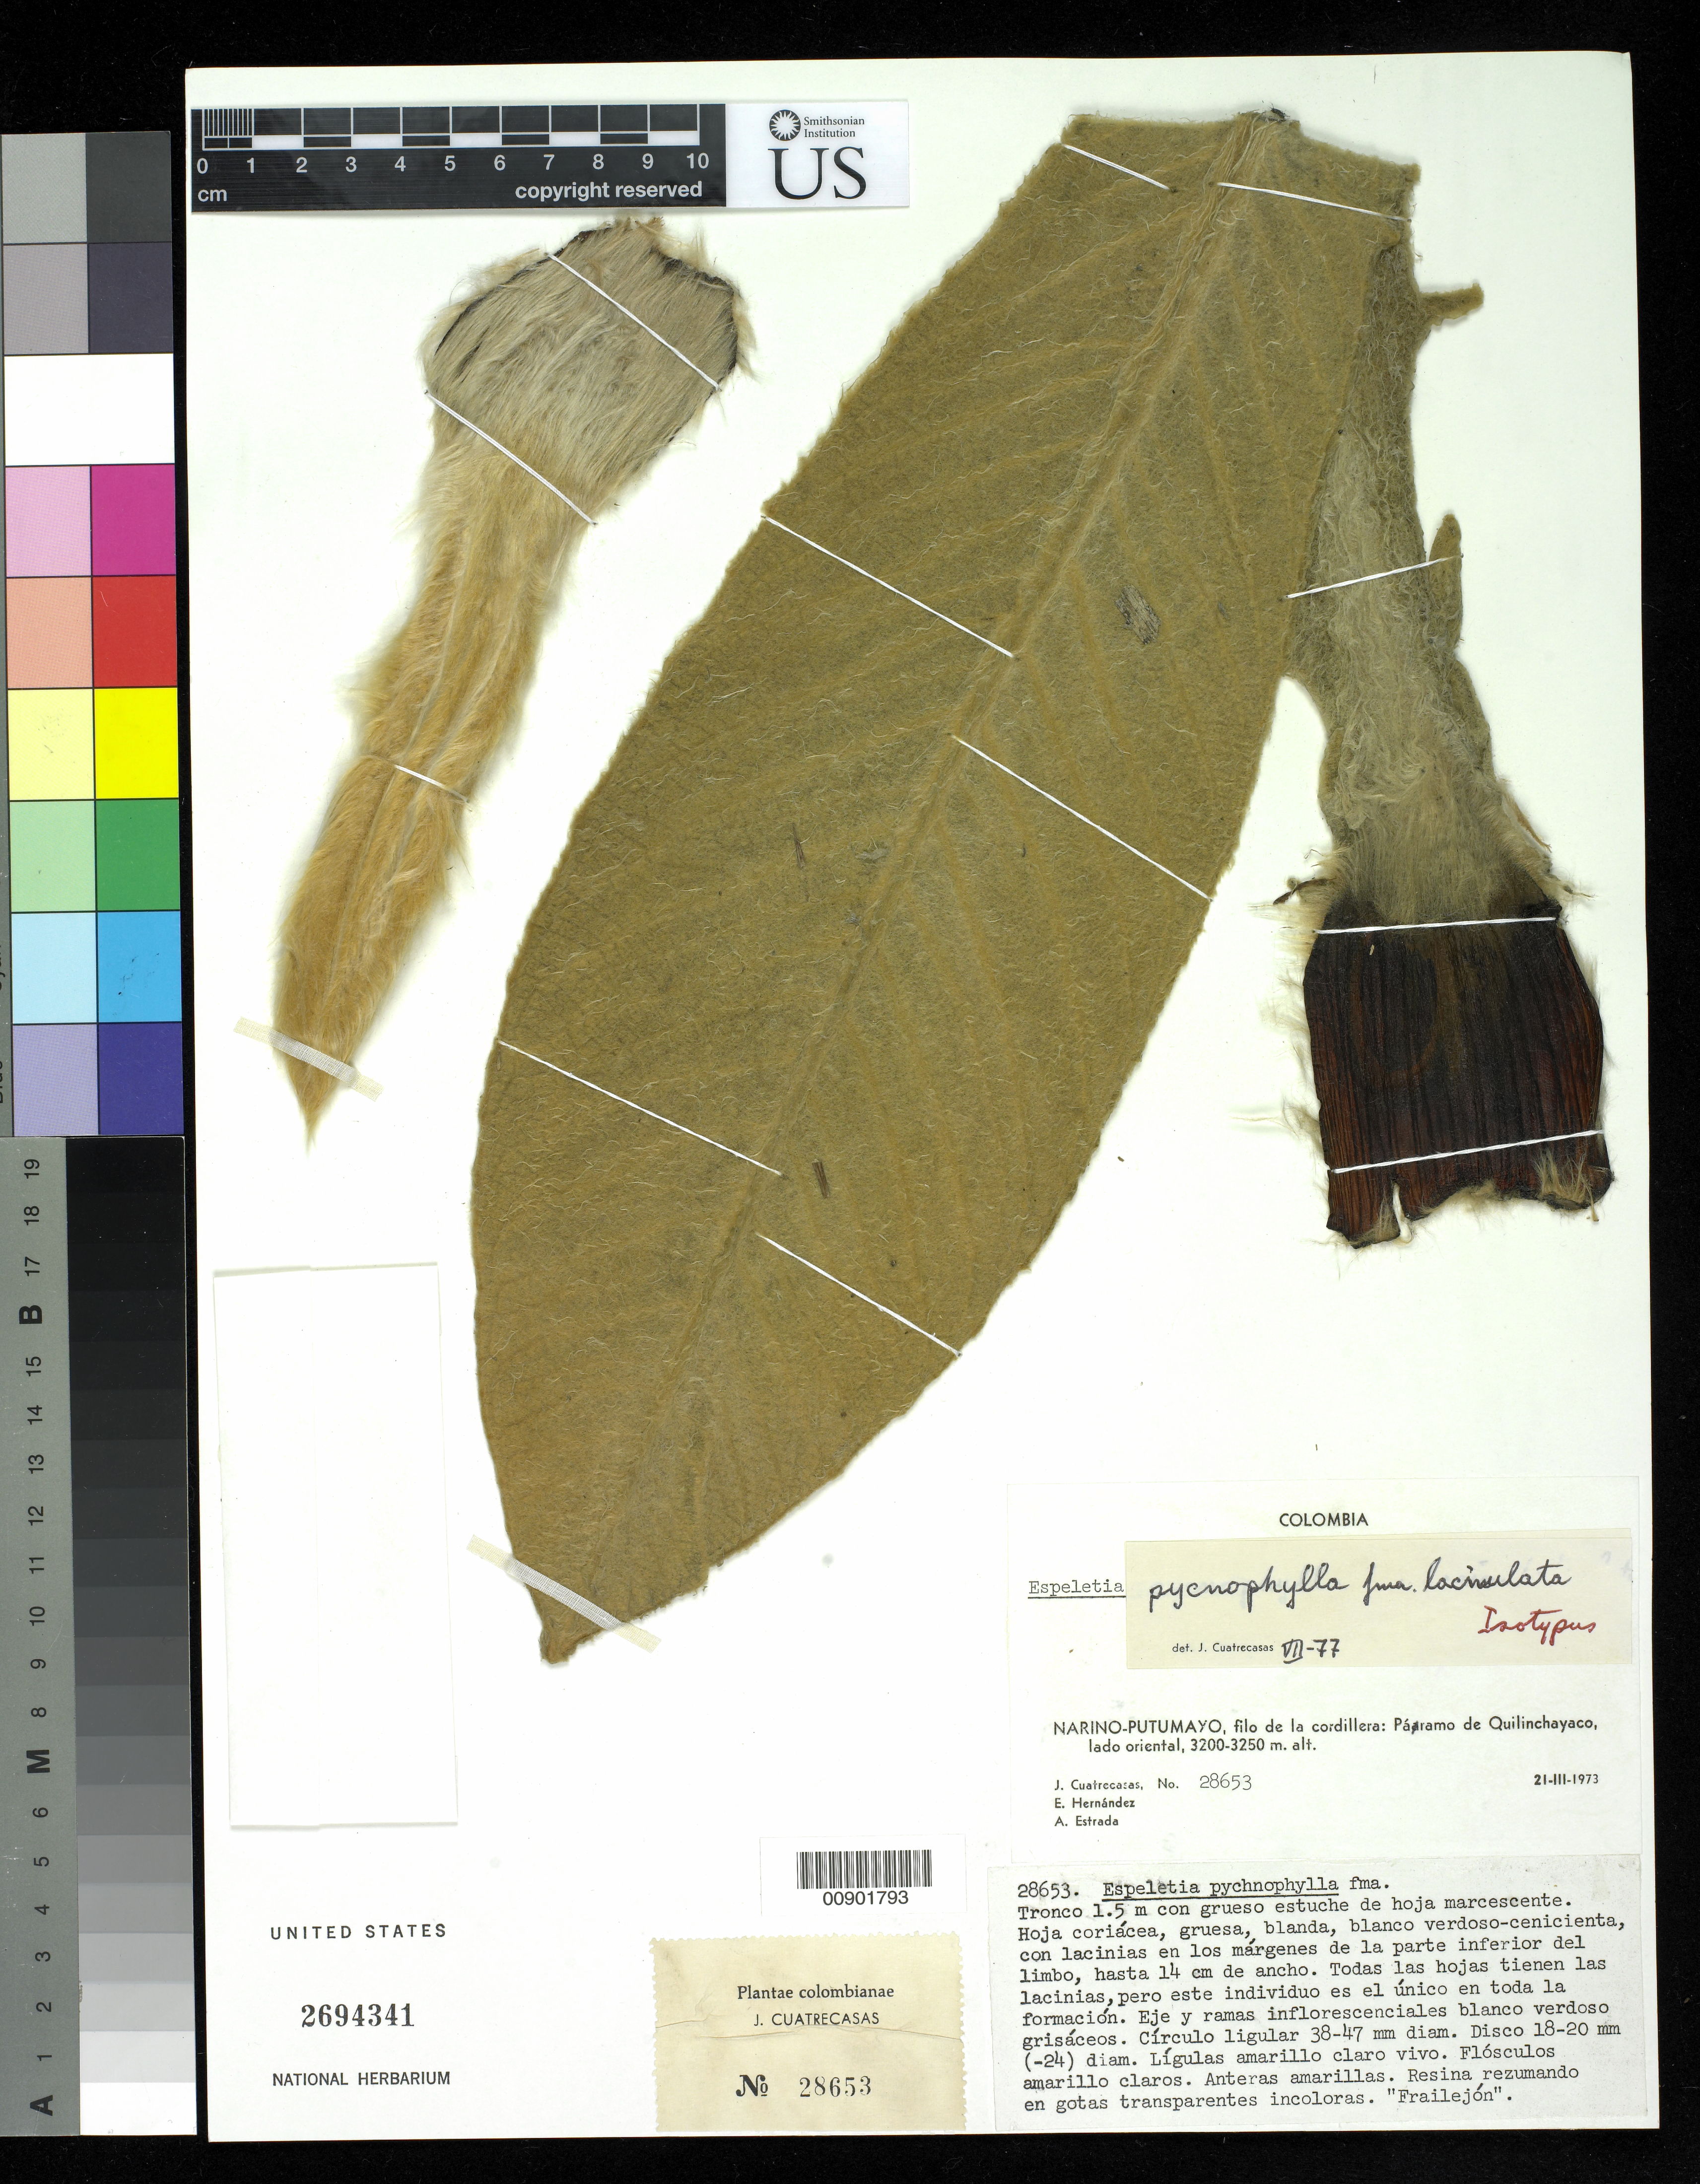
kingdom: Plantae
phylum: Tracheophyta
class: Magnoliopsida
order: Asterales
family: Asteraceae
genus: Espeletia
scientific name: Espeletia pycnophylla var. lacinulata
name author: Cuatrec.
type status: Isotype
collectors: J. Cuatrecasas, E. Hernández & A. Estrada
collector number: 28653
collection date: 1973-03-21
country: Colombia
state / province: Nariño / Putumayo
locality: Filo de la cordillera: Páramo de Quilinchayaco, lado oriental.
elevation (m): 3200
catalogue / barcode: US 2694341